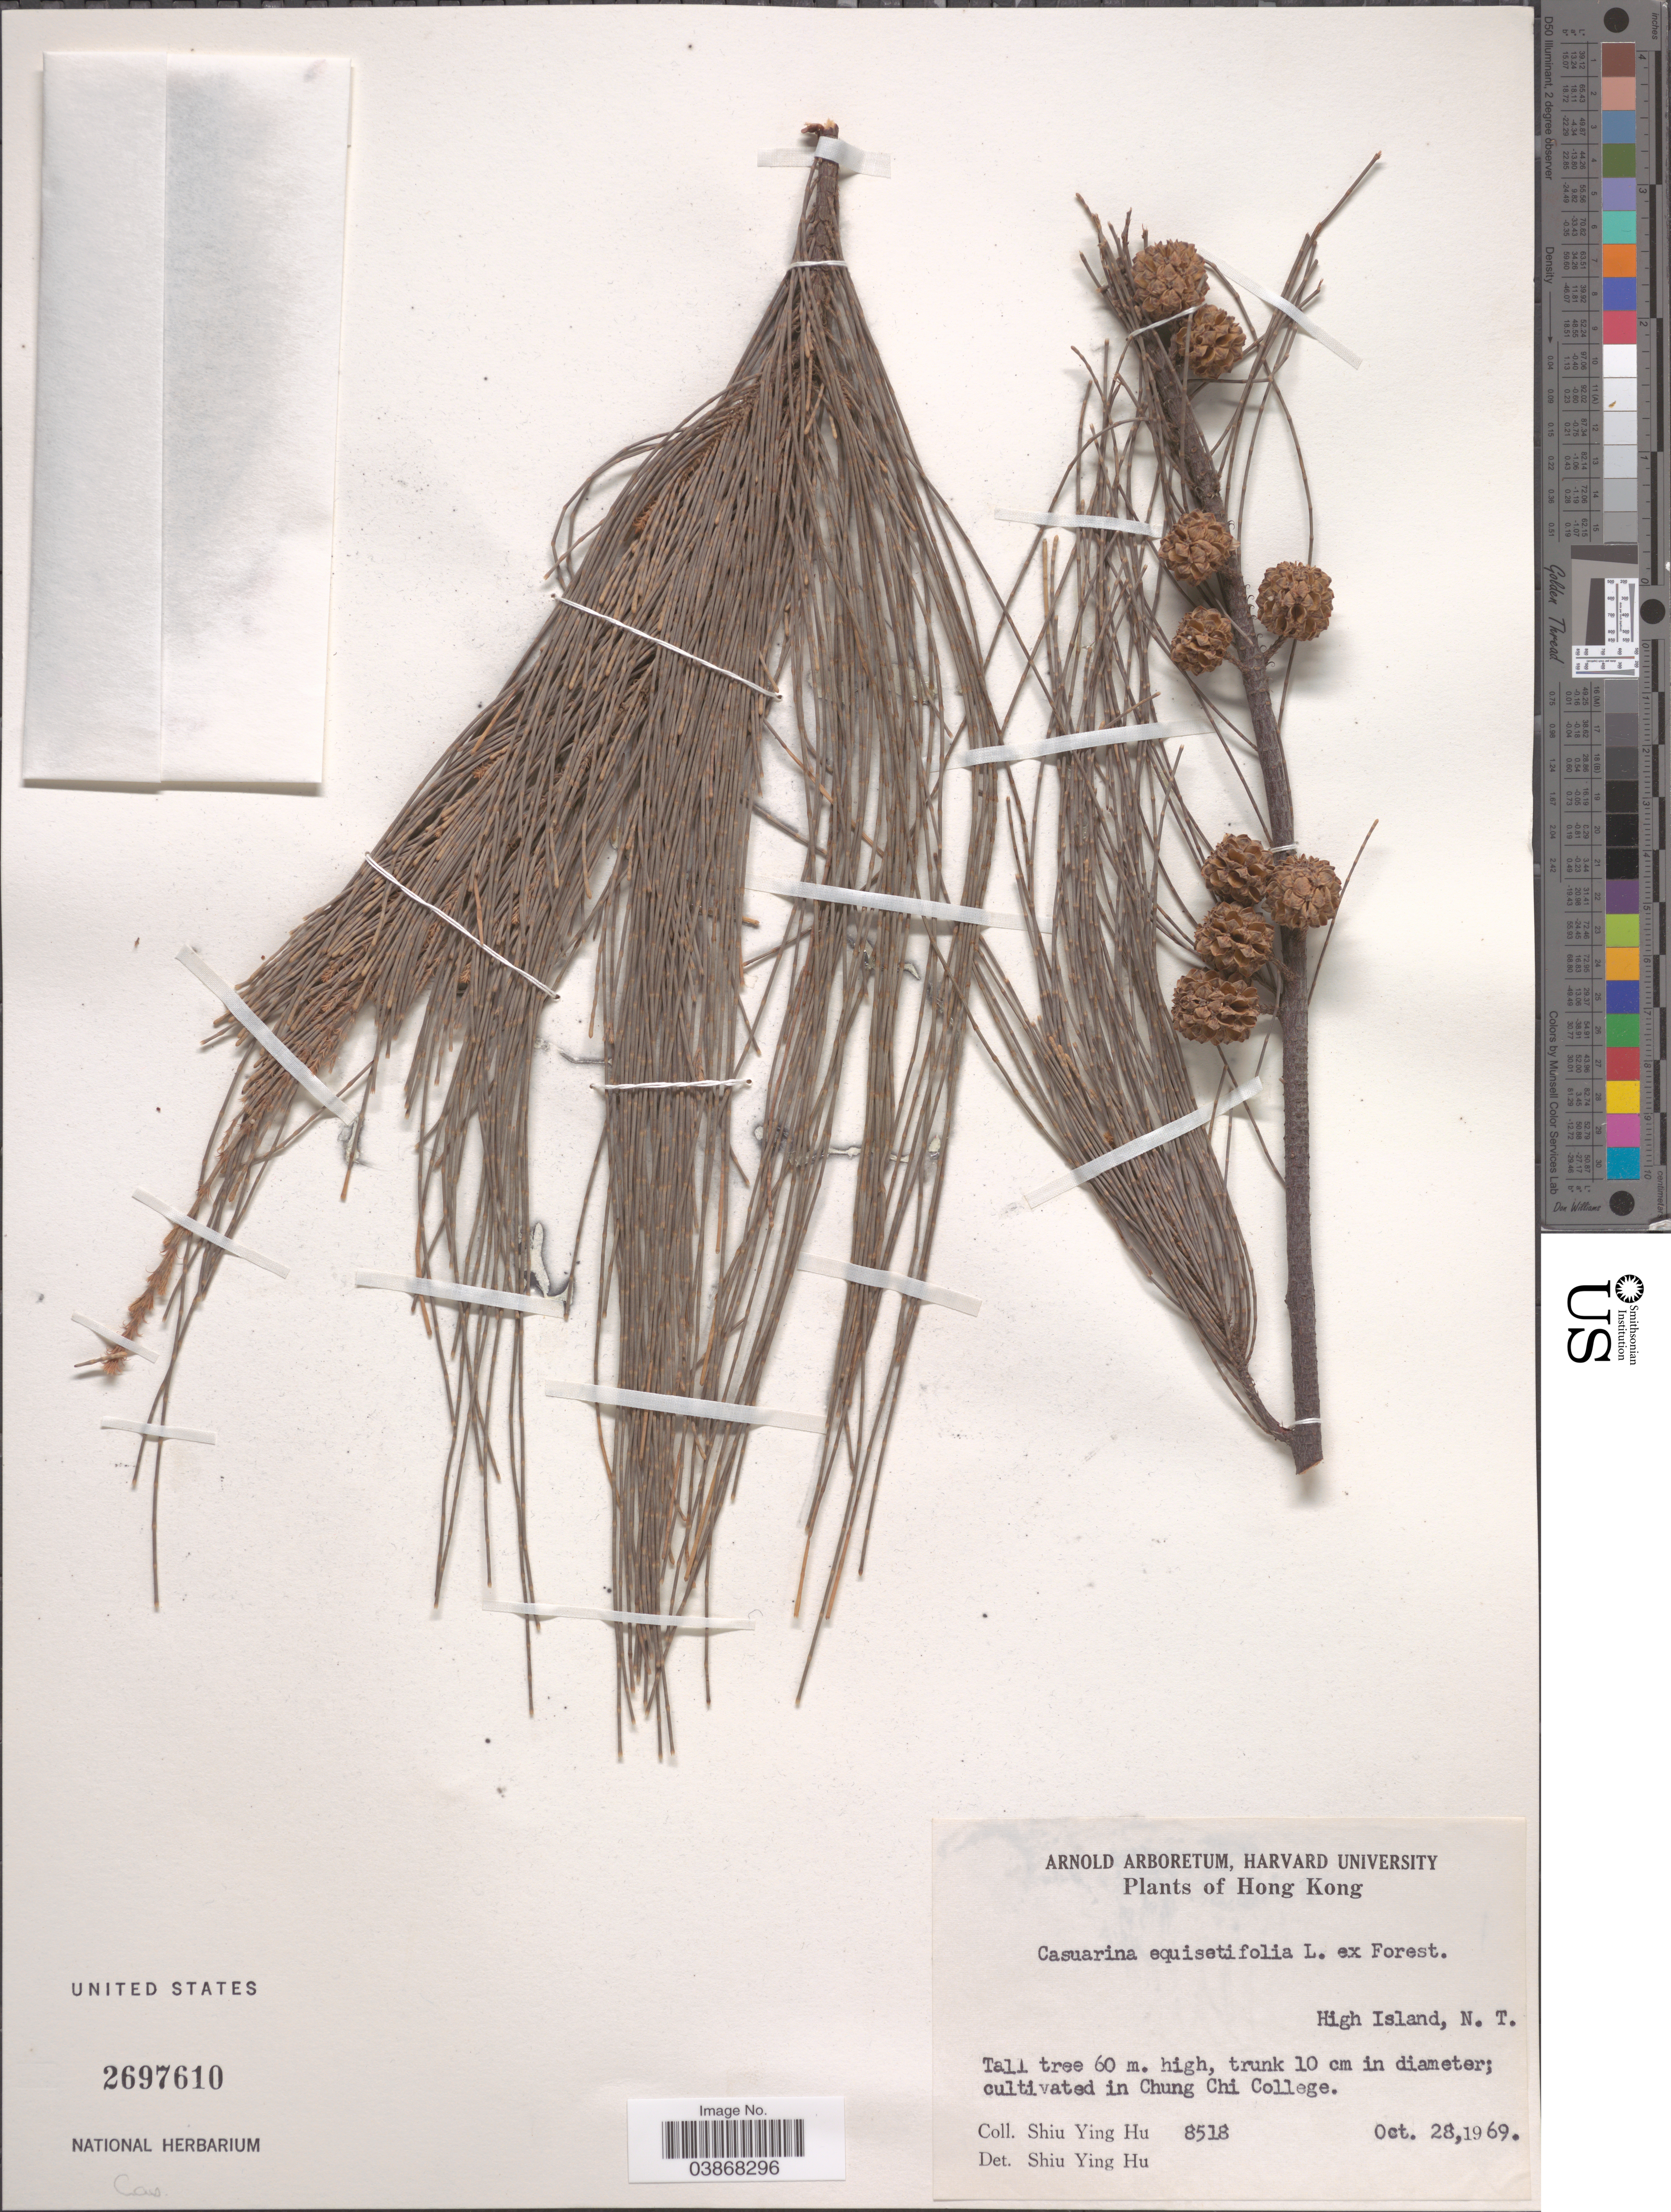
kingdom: Plantae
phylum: Tracheophyta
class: Magnoliopsida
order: Fagales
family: Casuarinaceae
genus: Casuarina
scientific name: Casuarina equisetifolia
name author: L.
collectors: S. Y. Hu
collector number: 8518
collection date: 1969-10-28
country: China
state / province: Hong Kong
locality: High Island, N. T. Cultivated in Chung Chi College.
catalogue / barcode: US 2697610